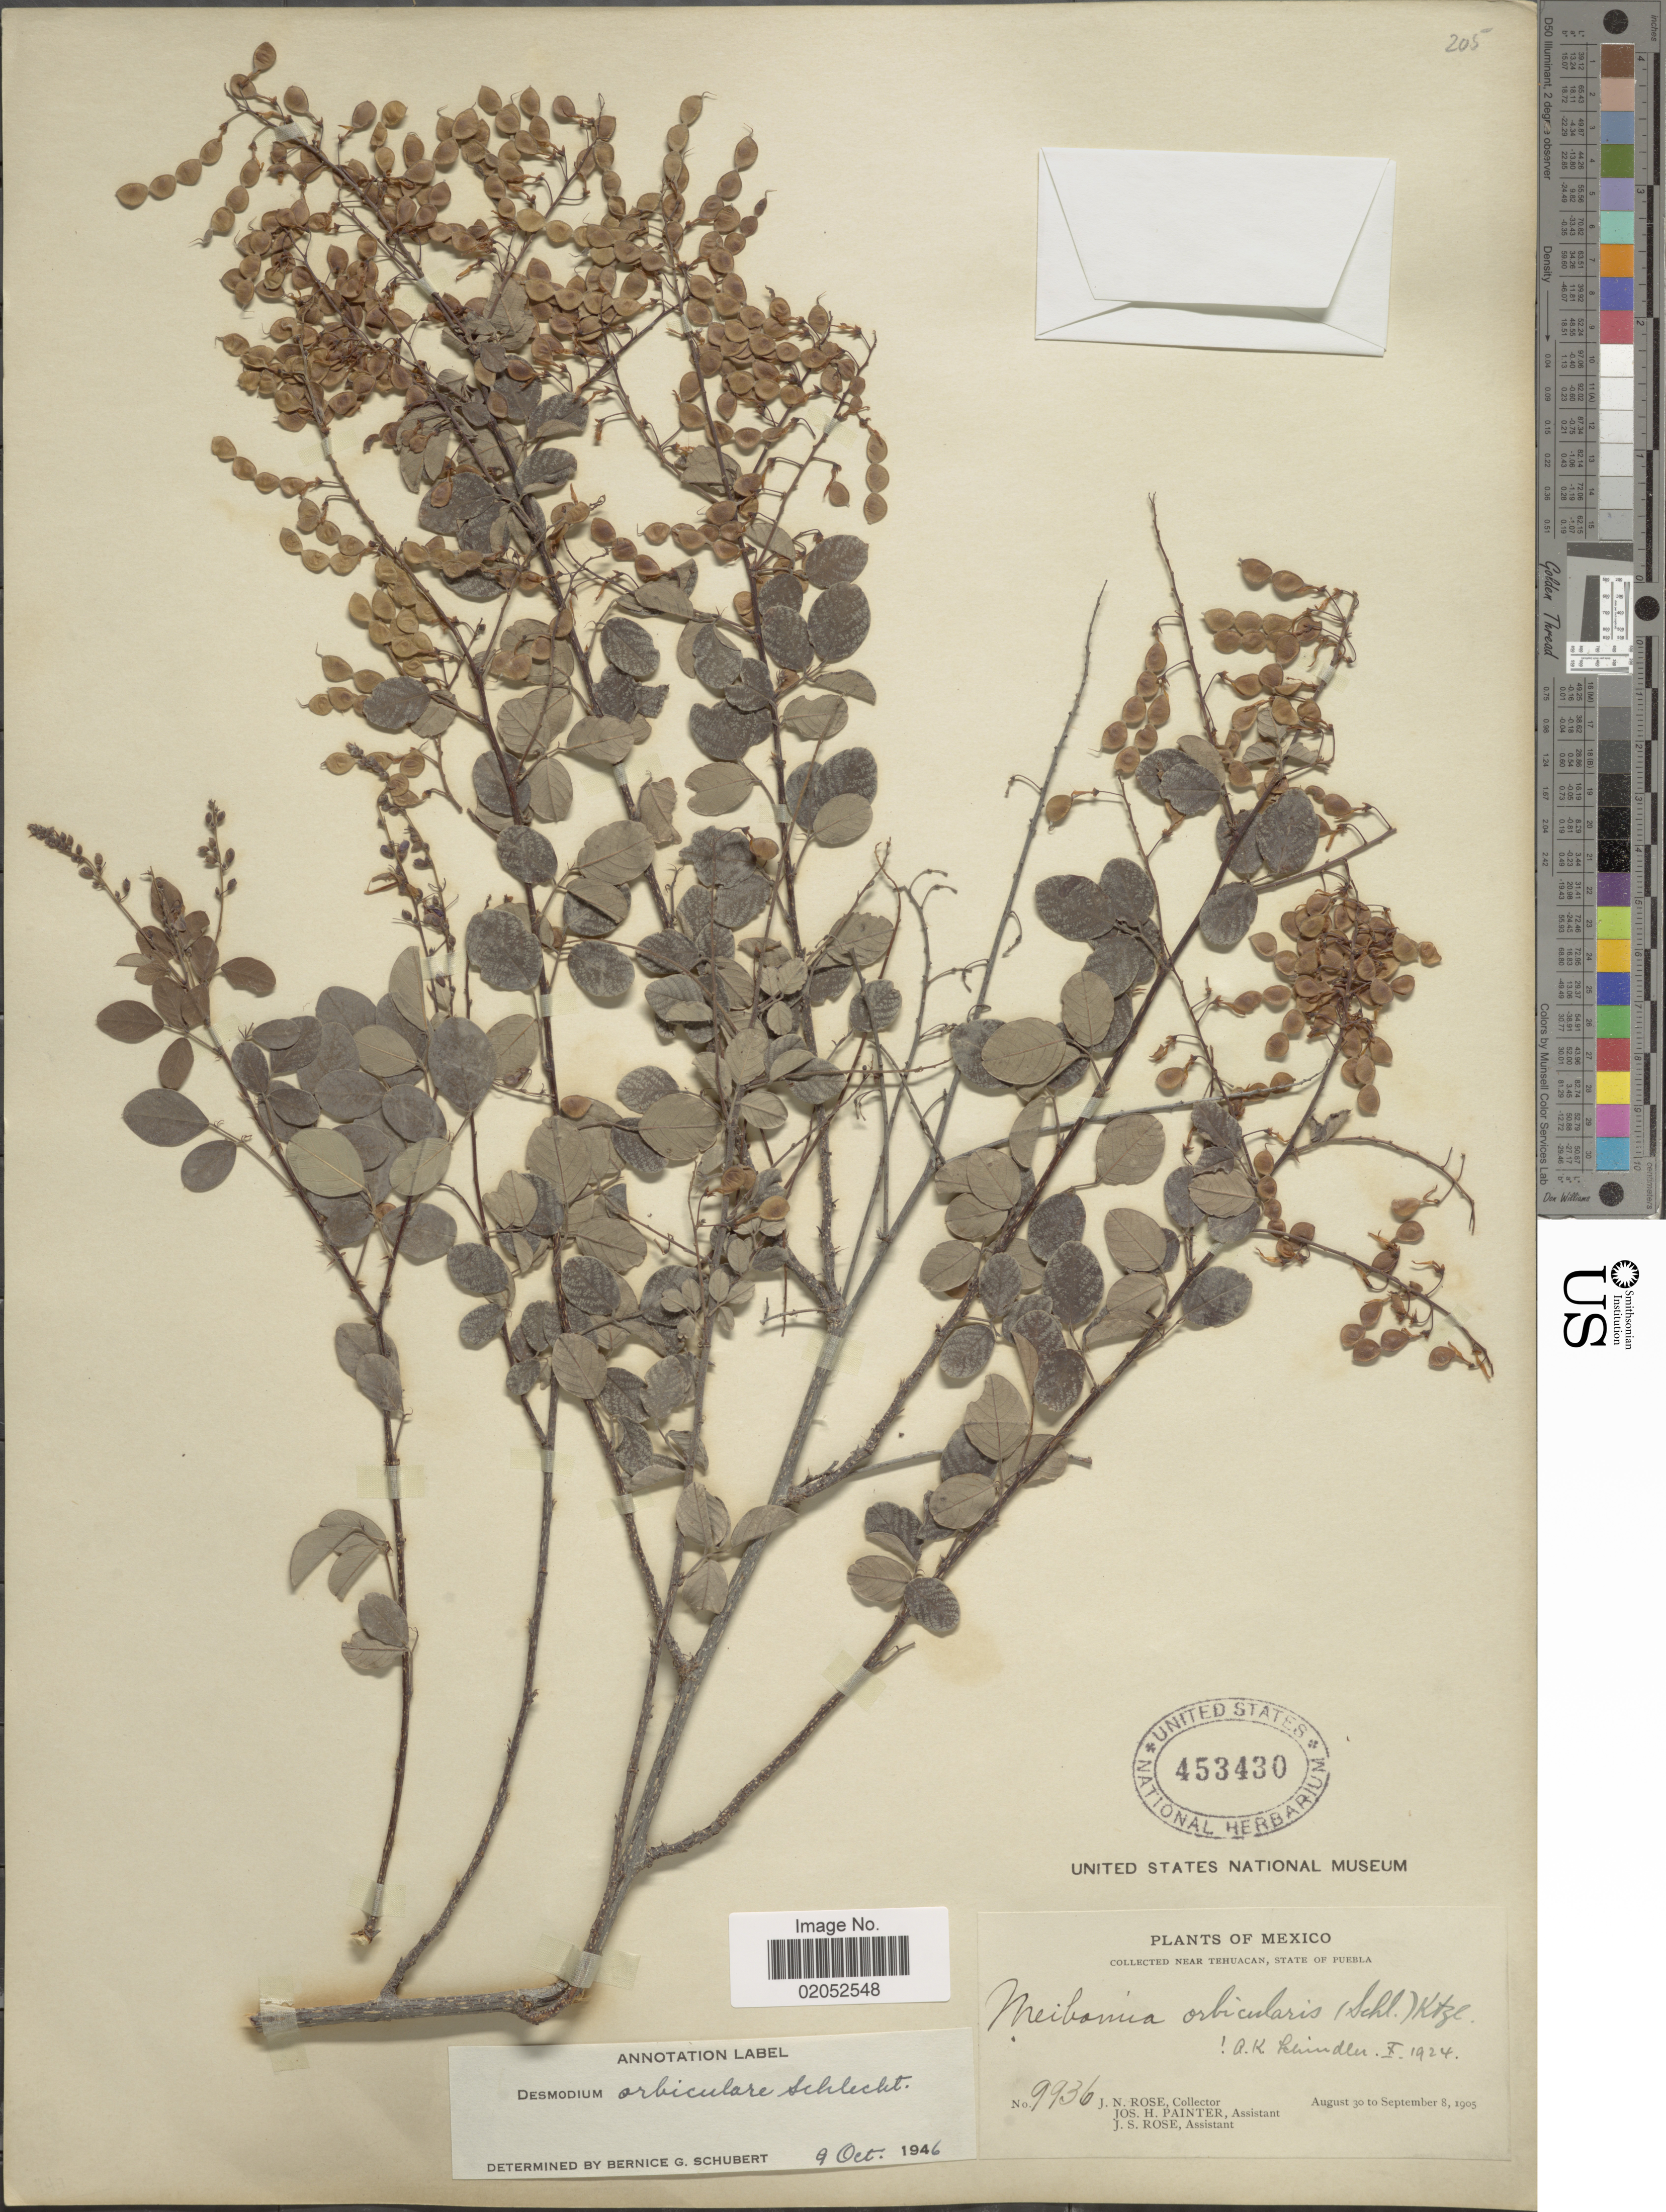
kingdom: Plantae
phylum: Tracheophyta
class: Magnoliopsida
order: Fabales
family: Fabaceae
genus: Desmodium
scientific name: Desmodium orbiculare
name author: Schltdl.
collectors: J. N. Rose, J. H. Painter & J. S. Rose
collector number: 9936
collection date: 1905-08-30/1905-09-08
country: Mexico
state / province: Puebla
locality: Near Tehuacan, State of Puebla.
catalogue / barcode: US 453430